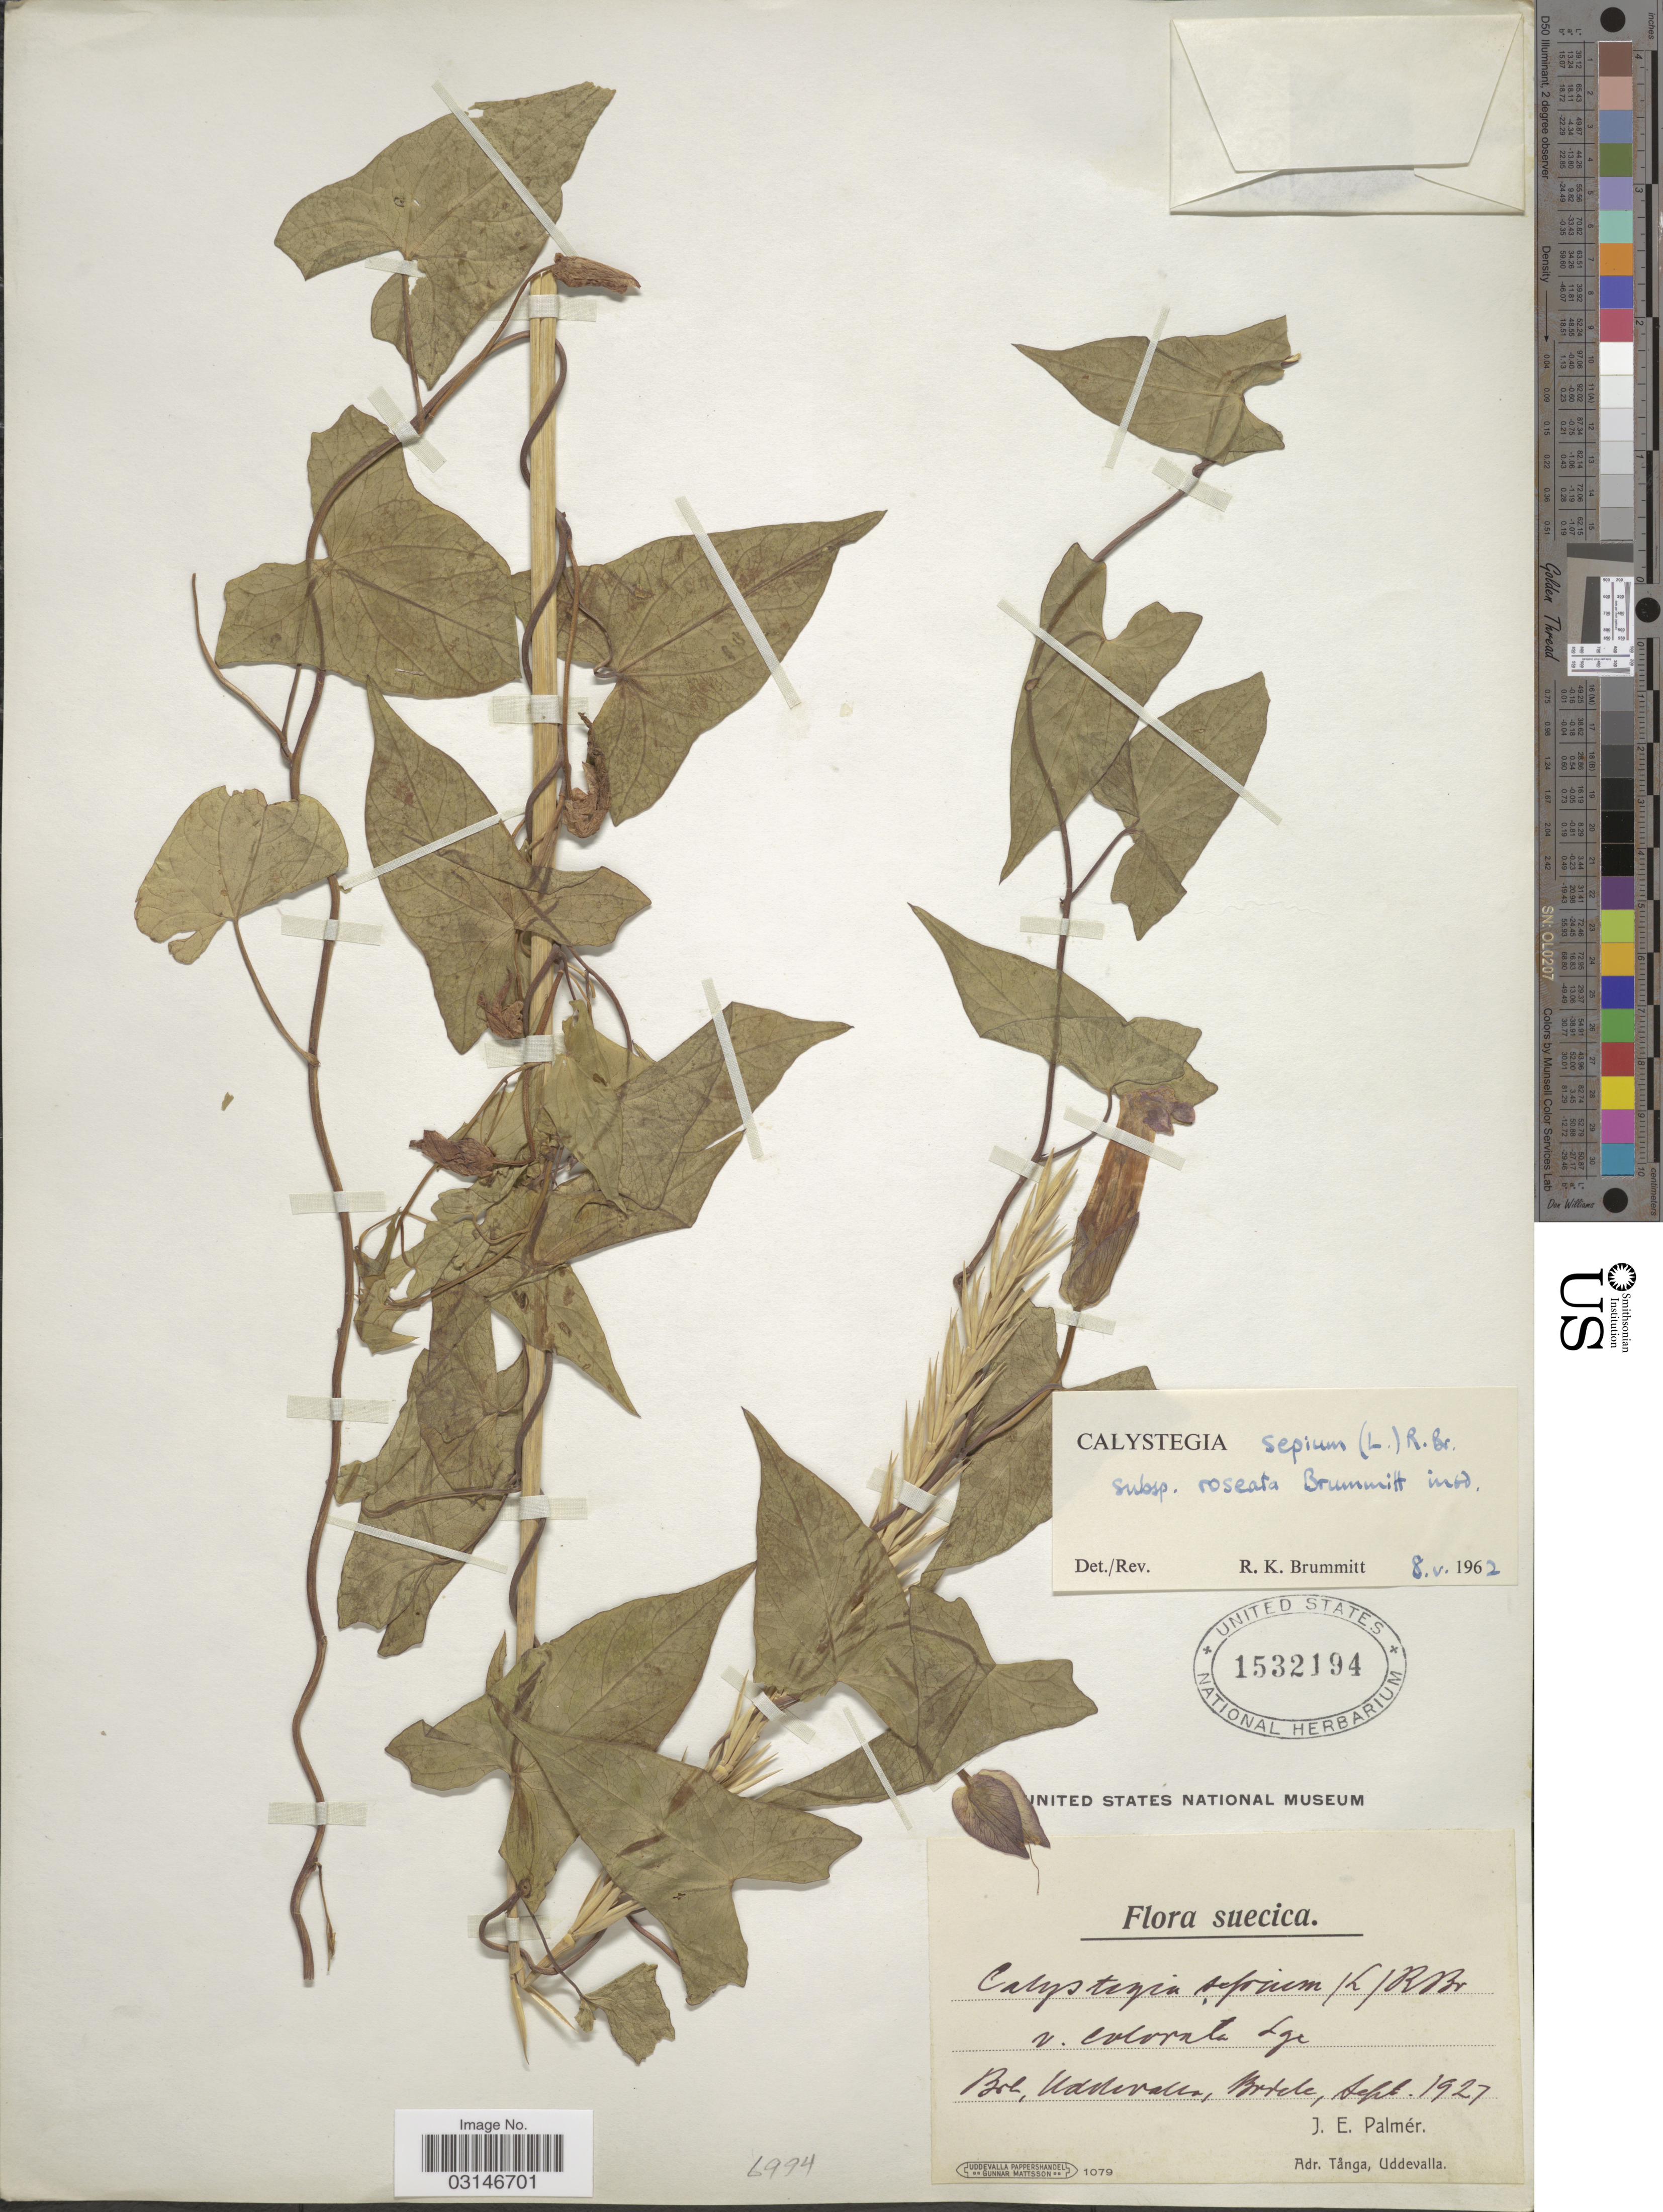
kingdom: Plantae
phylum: Tracheophyta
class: Magnoliopsida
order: Solanales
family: Convolvulaceae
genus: Calystegia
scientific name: Calystegia sepium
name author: (L.) R. Br.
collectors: J. E. Palmér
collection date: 1927-09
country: Sweden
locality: Suecica. Boh, Uddevalla, Brtde [interpreted].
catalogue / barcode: US 1532194